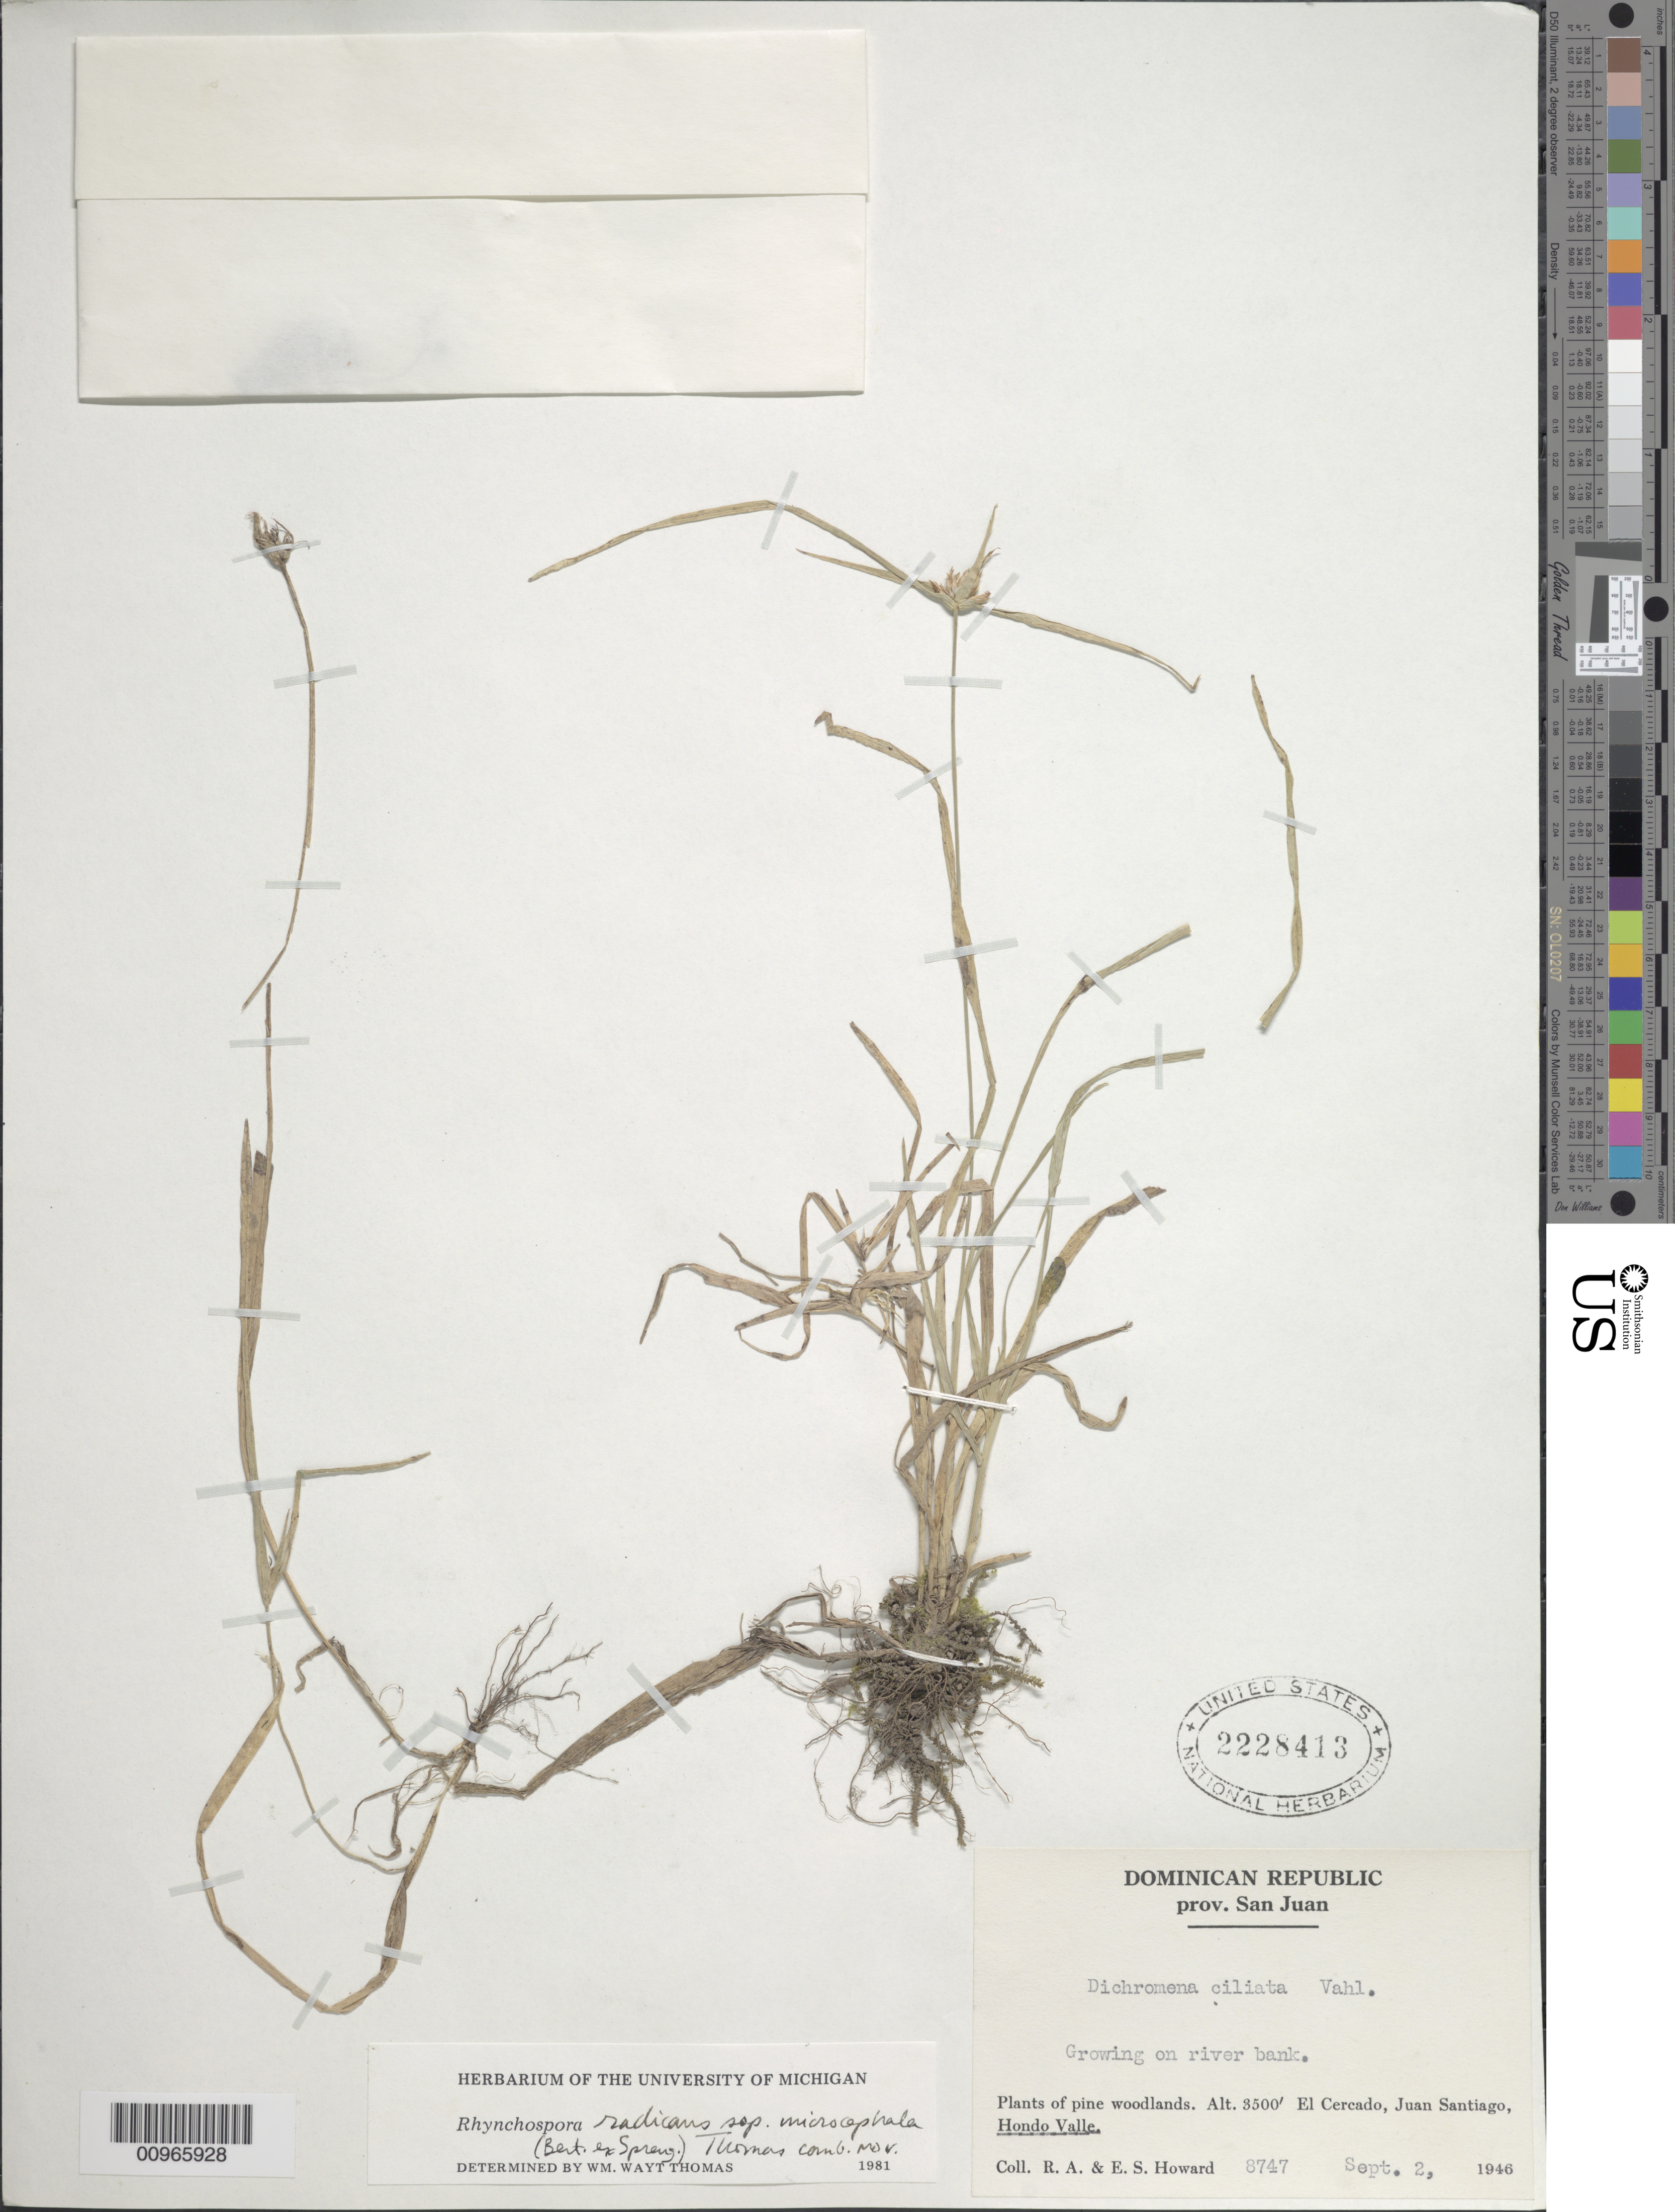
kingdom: Plantae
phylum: Tracheophyta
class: Liliopsida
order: Poales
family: Cyperaceae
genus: Rhynchospora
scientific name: Rhynchospora radicans subsp. microcephala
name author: (Bertero ex Spreng.) W.W. Thomas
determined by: Thomas, W. W., (NY), New York Botanical Garden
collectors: R. A. Howard & E. S. Howard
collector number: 8747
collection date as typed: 02 Sep 1946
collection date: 1946-09-02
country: Dominican Republic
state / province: San Juan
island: Hispaniola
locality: Pine woodlands, El Cercado, Juan Santiago, Hondo Valle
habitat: Growing on river bank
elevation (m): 1067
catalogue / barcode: US 2228413